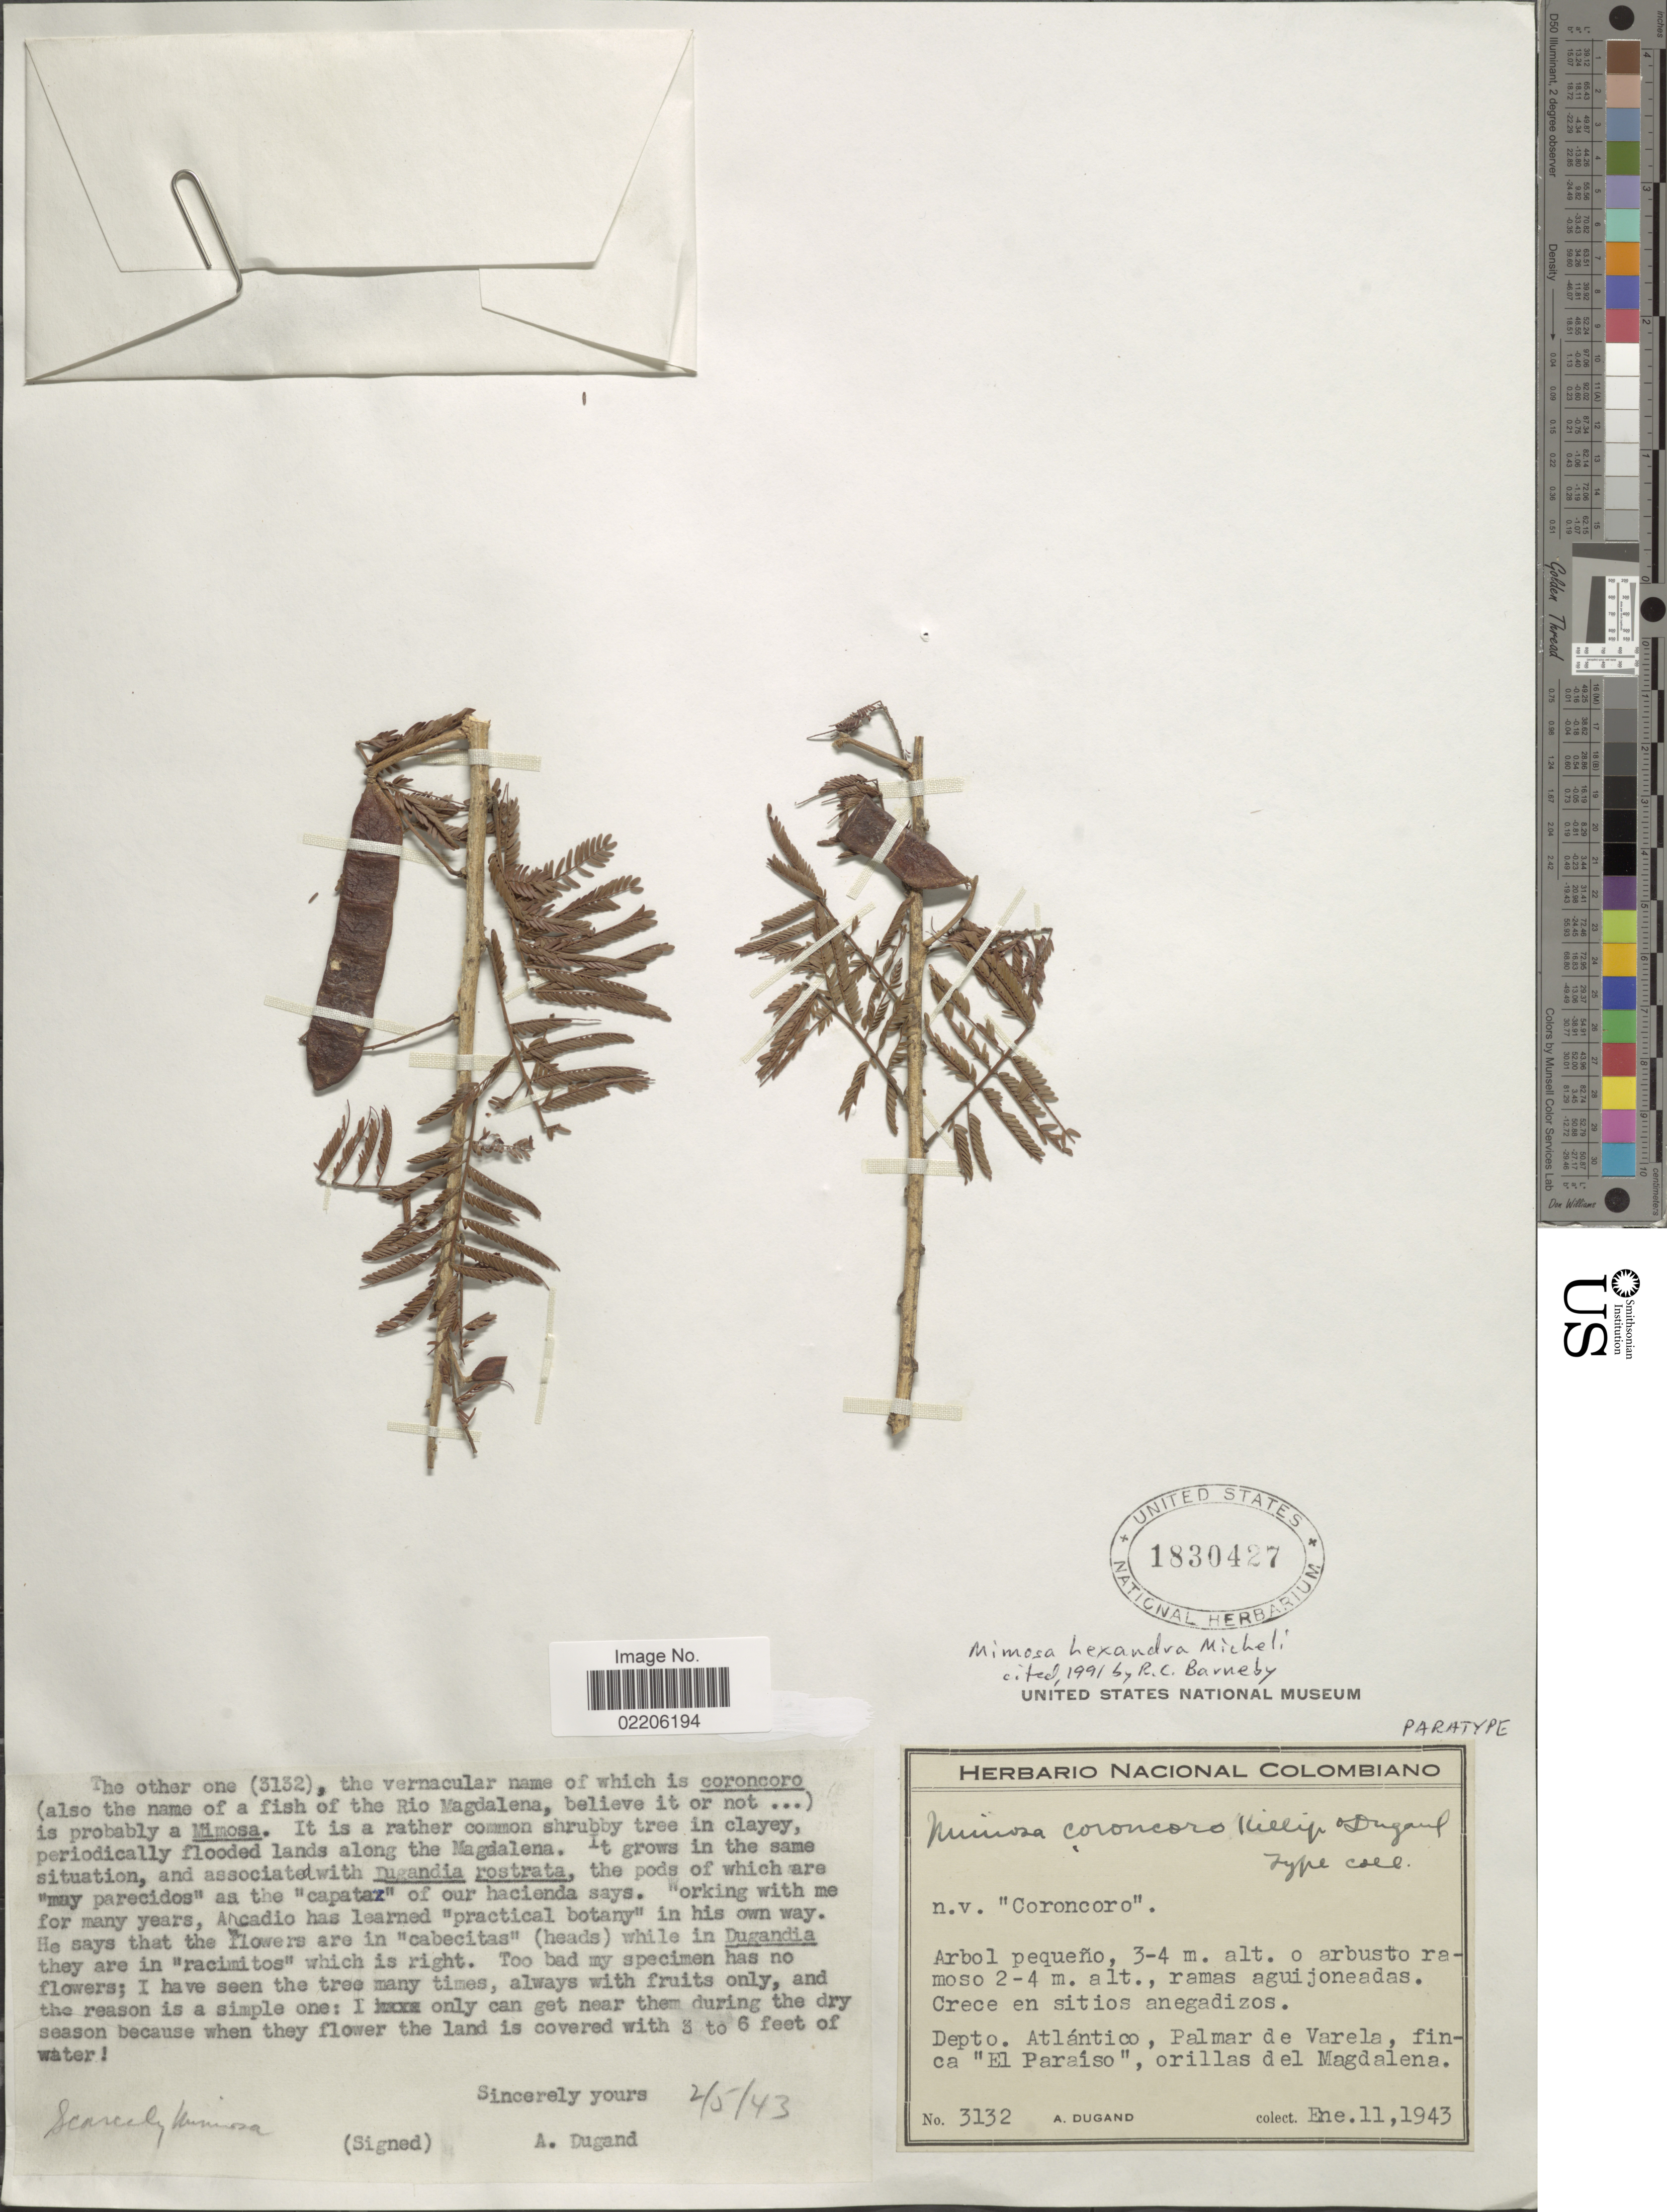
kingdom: Plantae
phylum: Tracheophyta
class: Magnoliopsida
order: Fabales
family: Fabaceae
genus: Mimosa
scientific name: Mimosa hexandra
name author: Micheli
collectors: A. Dugand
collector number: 3132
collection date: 1943-01-11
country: Colombia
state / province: Atlántico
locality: Depto. Atlantico, palmar de Varela, finca "El Paraiso", orillas del Magdalena.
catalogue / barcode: US 1830427